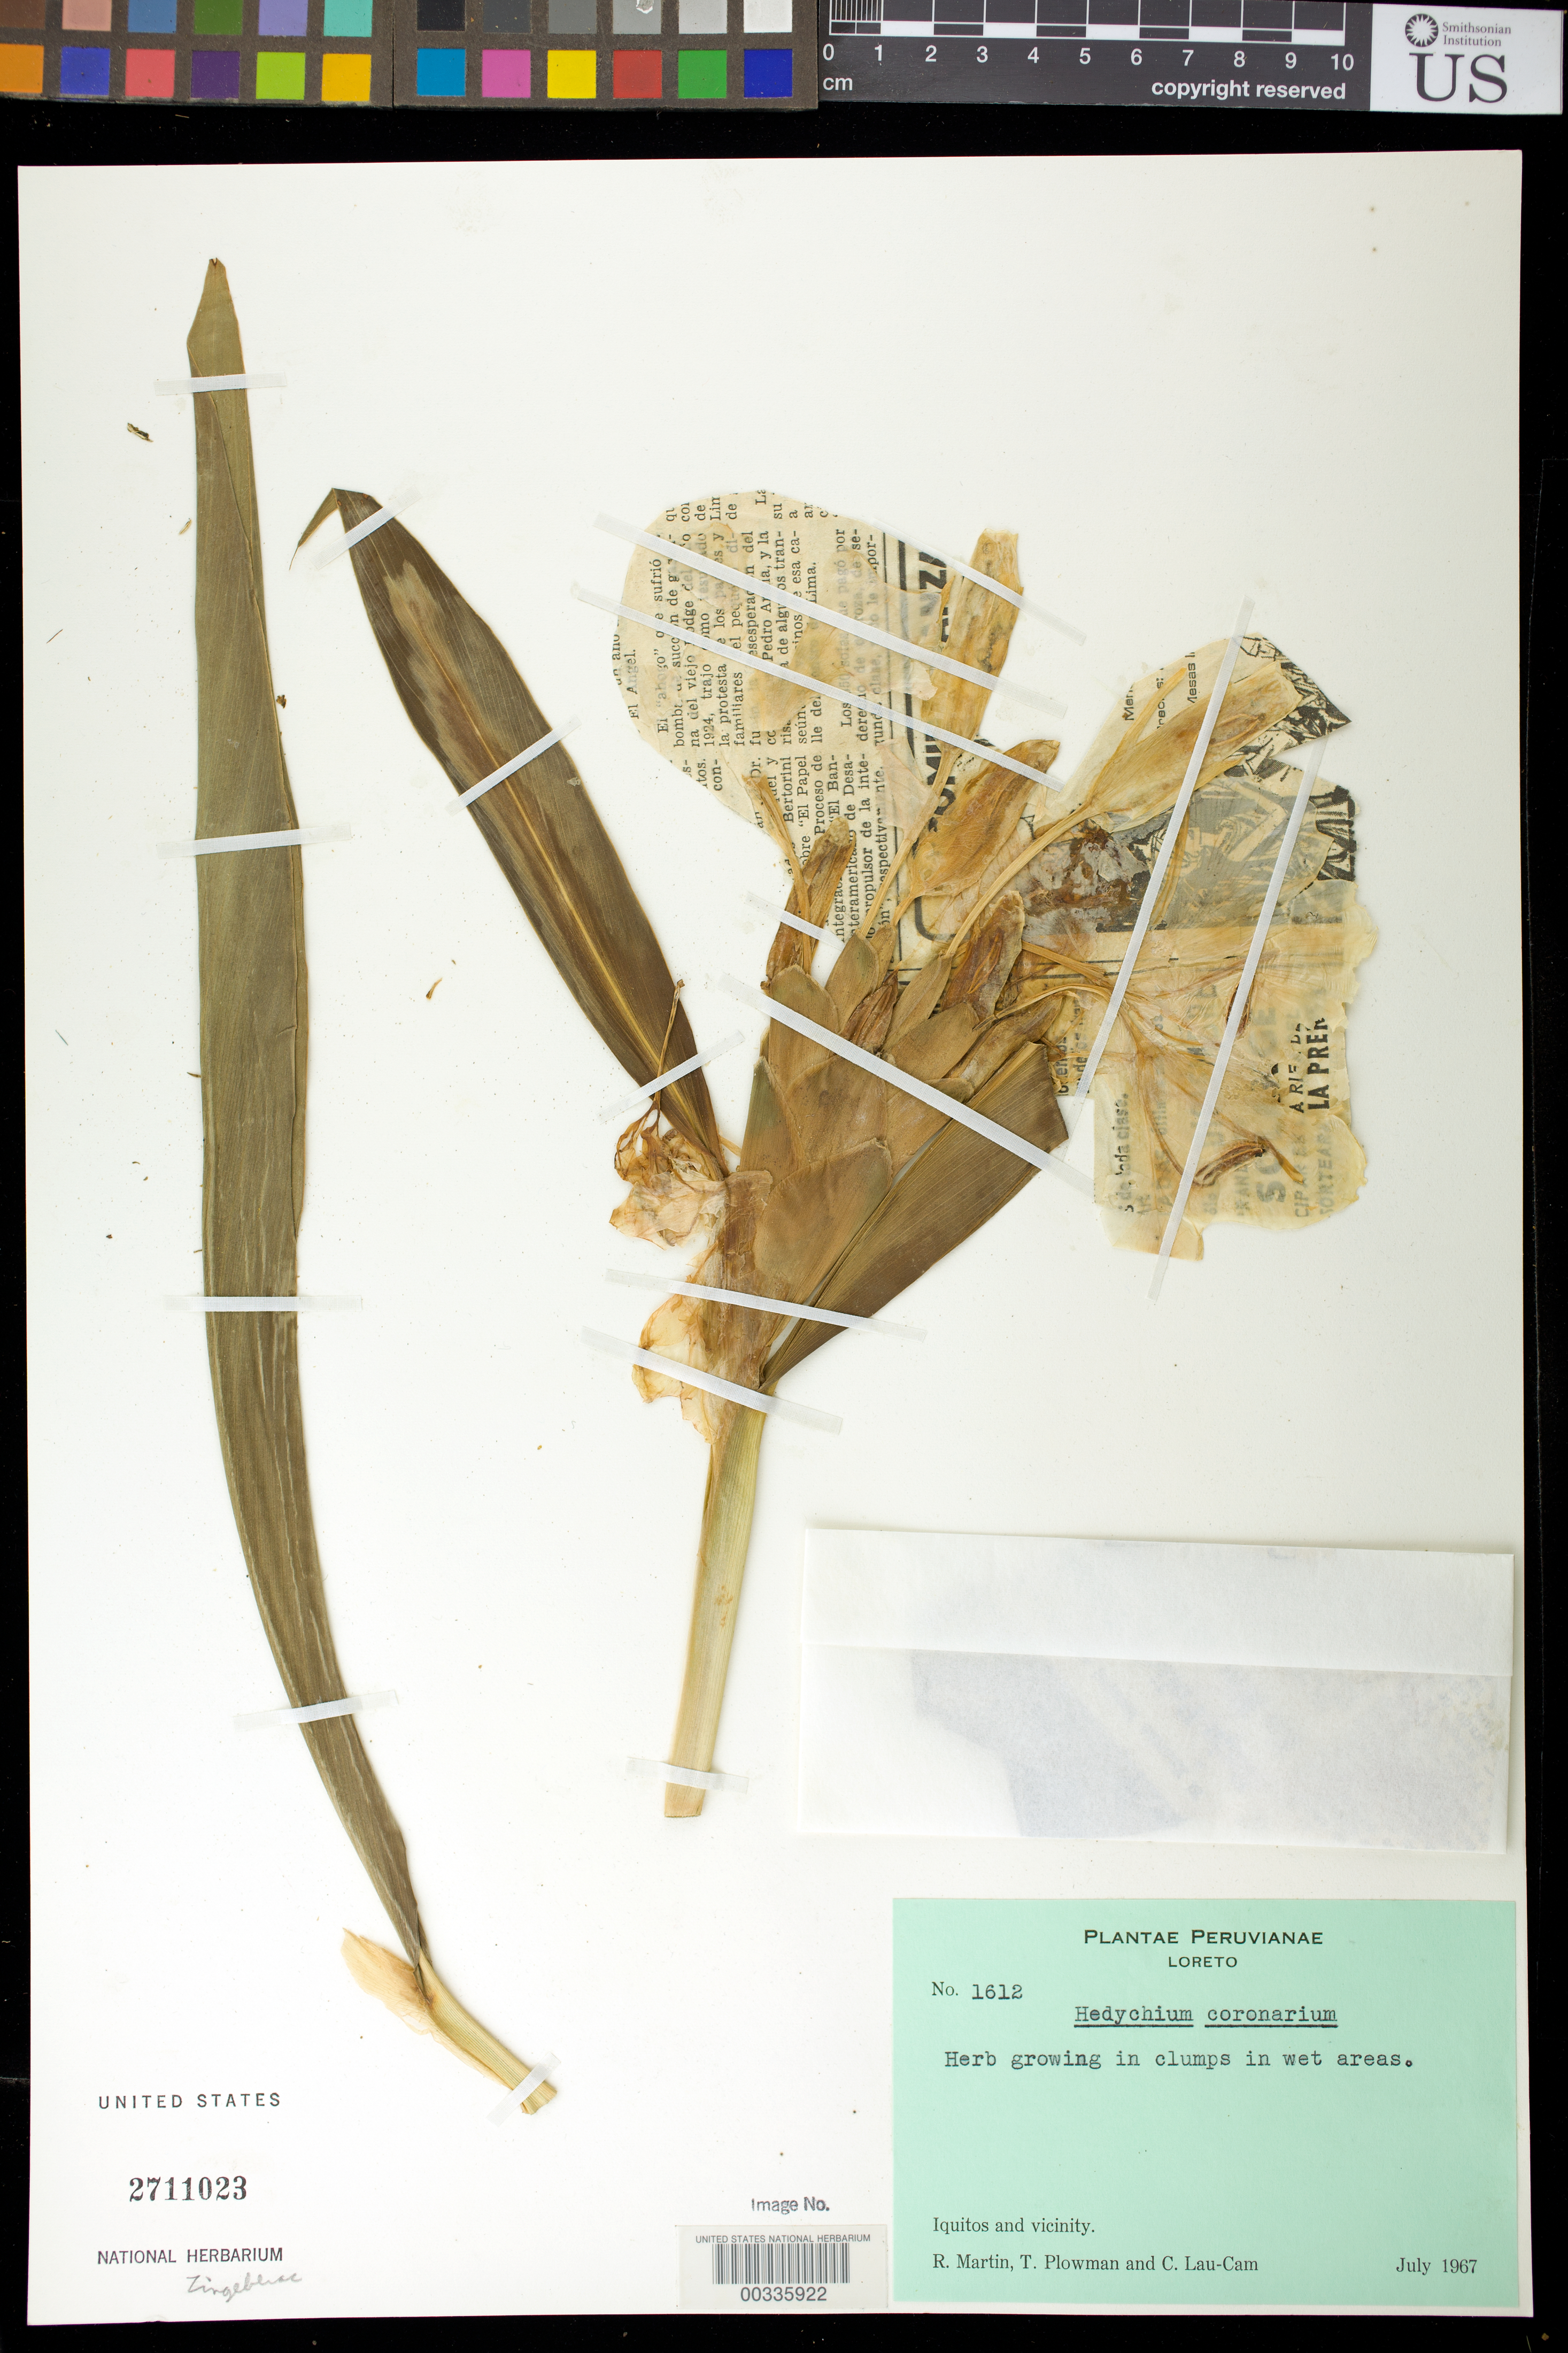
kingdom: Plantae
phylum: Tracheophyta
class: Liliopsida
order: Zingiberales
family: Zingiberaceae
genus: Hedychium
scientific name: Hedychium coronarium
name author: J. Koenig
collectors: R. Martin, T. Plowman & C. Lau-cam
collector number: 1612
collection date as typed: Jul 1967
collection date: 1967-07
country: Peru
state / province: Loreto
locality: Iquitos and vicinity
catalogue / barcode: US 2711023